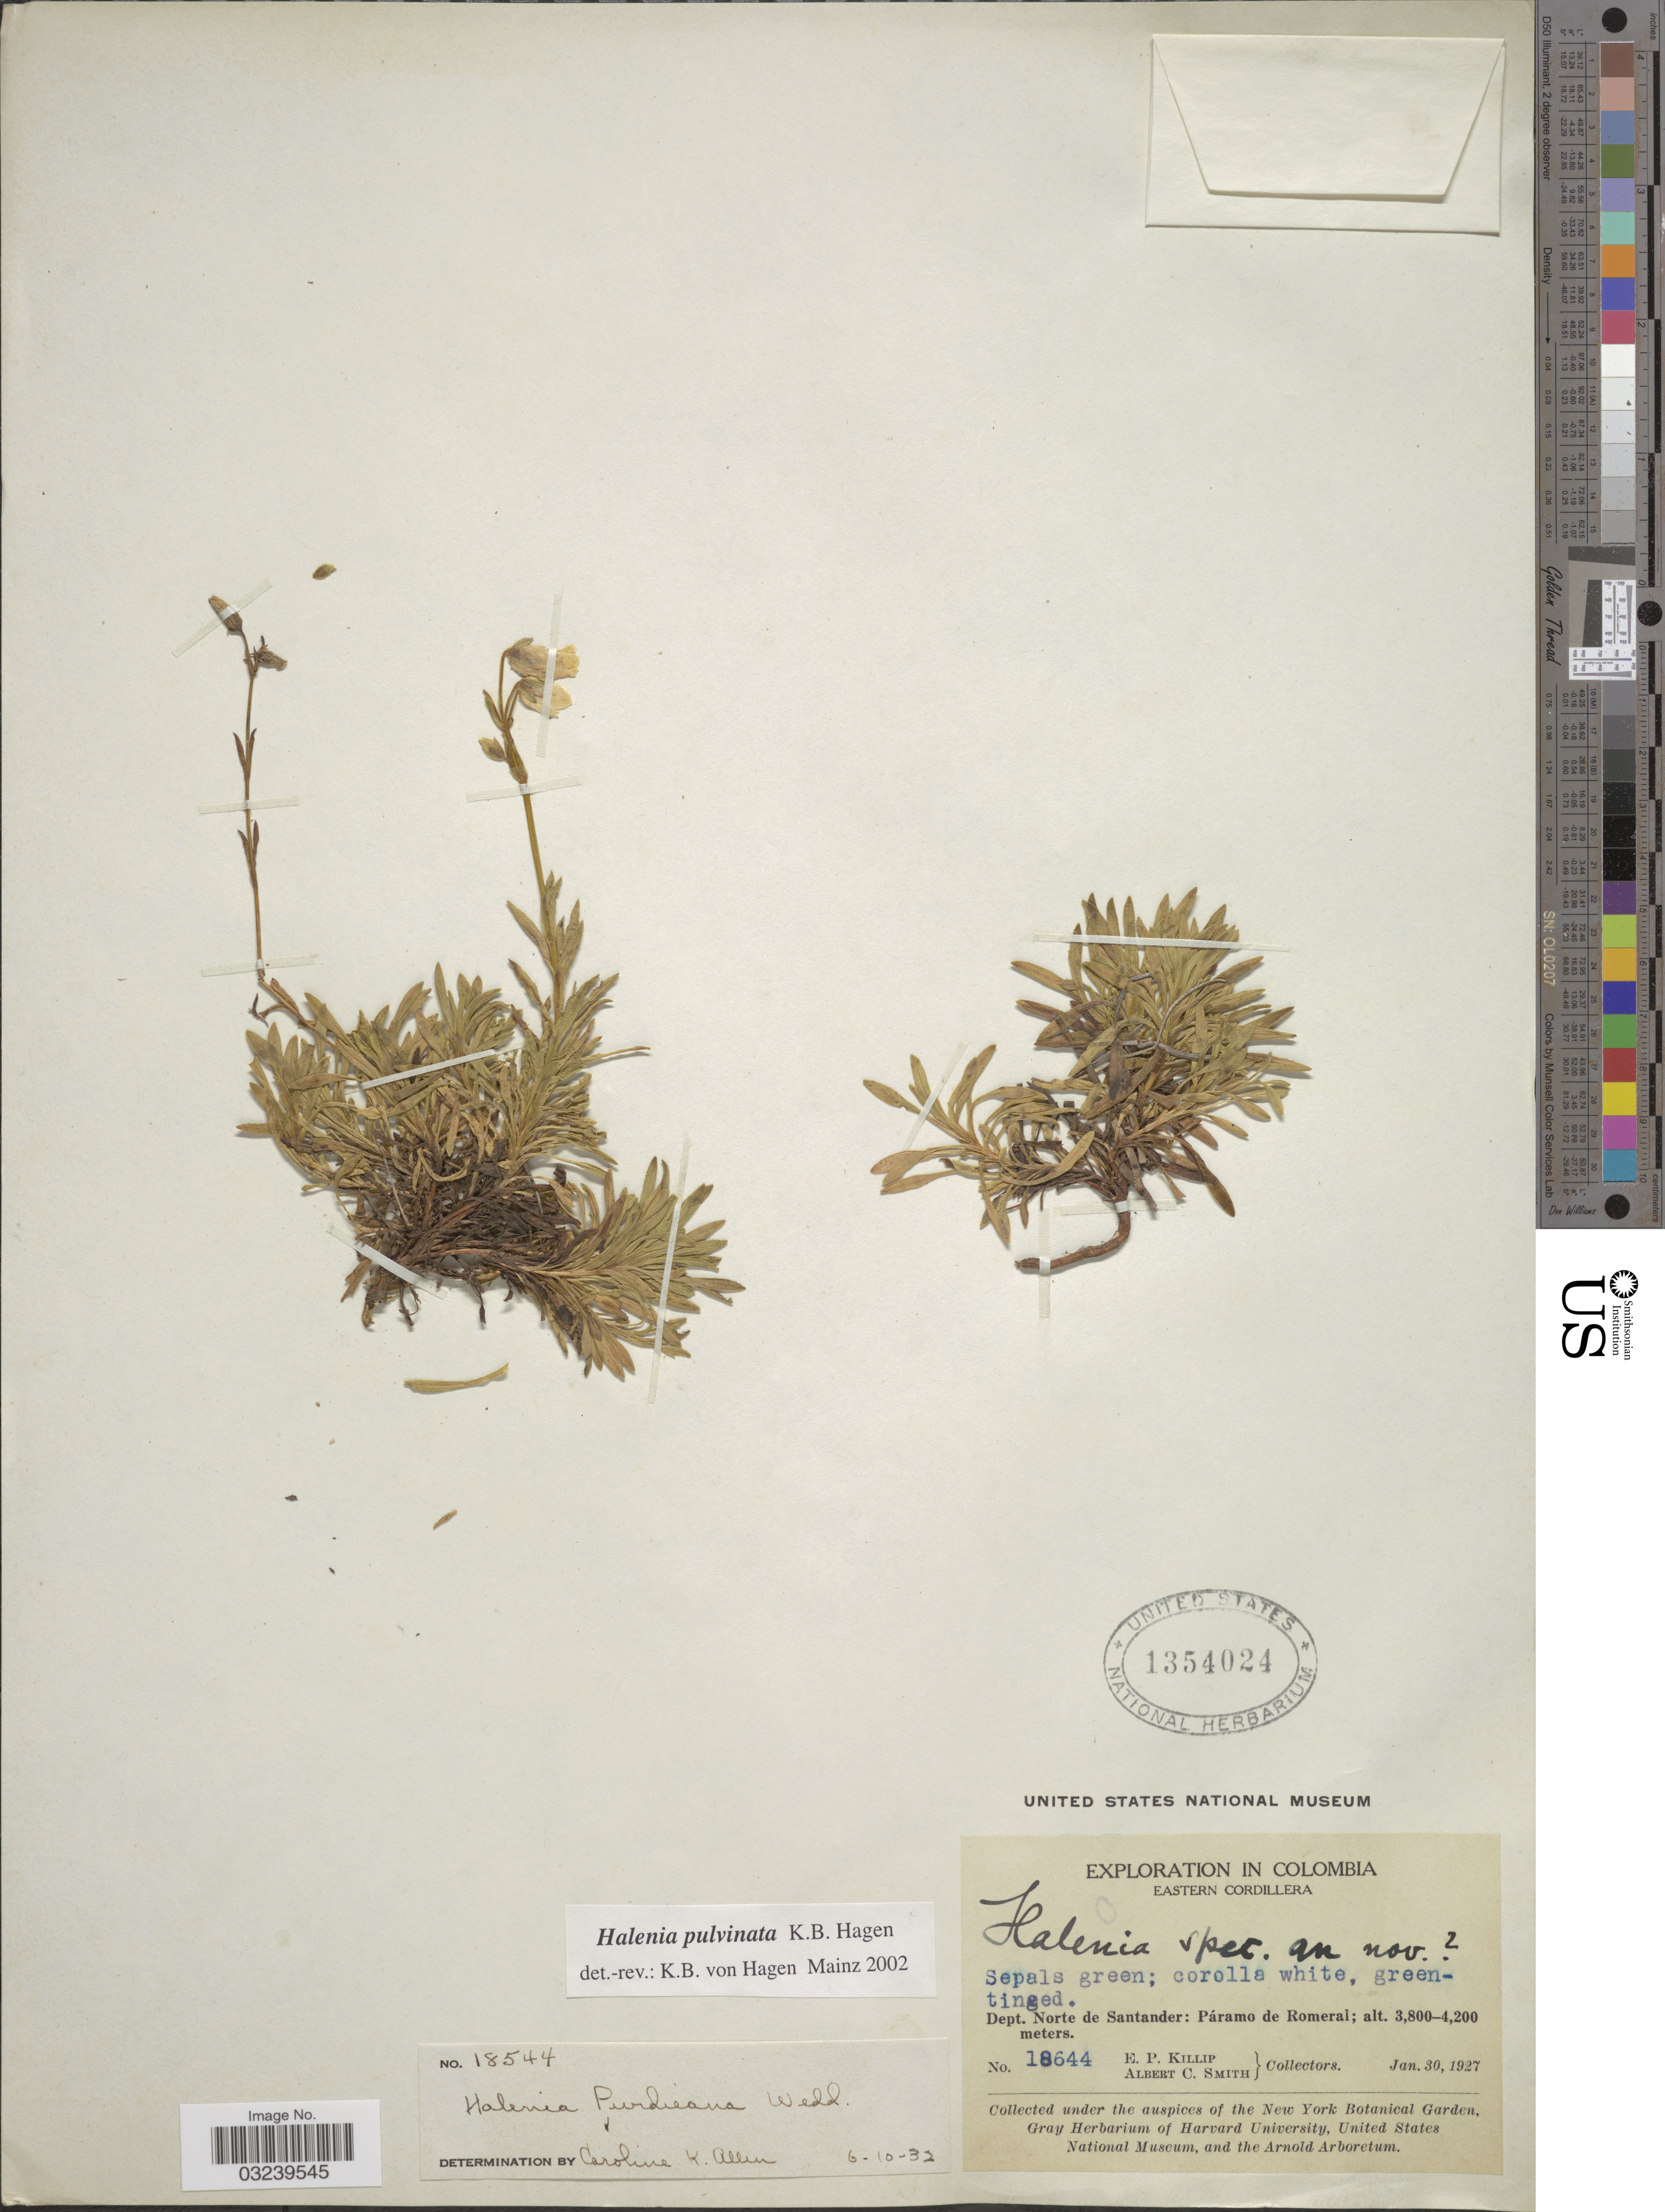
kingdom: Plantae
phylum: Tracheophyta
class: Magnoliopsida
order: Gentianales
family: Gentianaceae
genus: Halenia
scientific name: Halenia pulvinata K.B. Hagen sp. nov. ined.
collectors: E. P. Killip & A. C. Smith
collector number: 18644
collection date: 1927-01-30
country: Colombia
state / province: Norte de Santander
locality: Eastern Cordillera, Dept. Norte de Santander: Páramo de Romeral.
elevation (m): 3800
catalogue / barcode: US 1354024